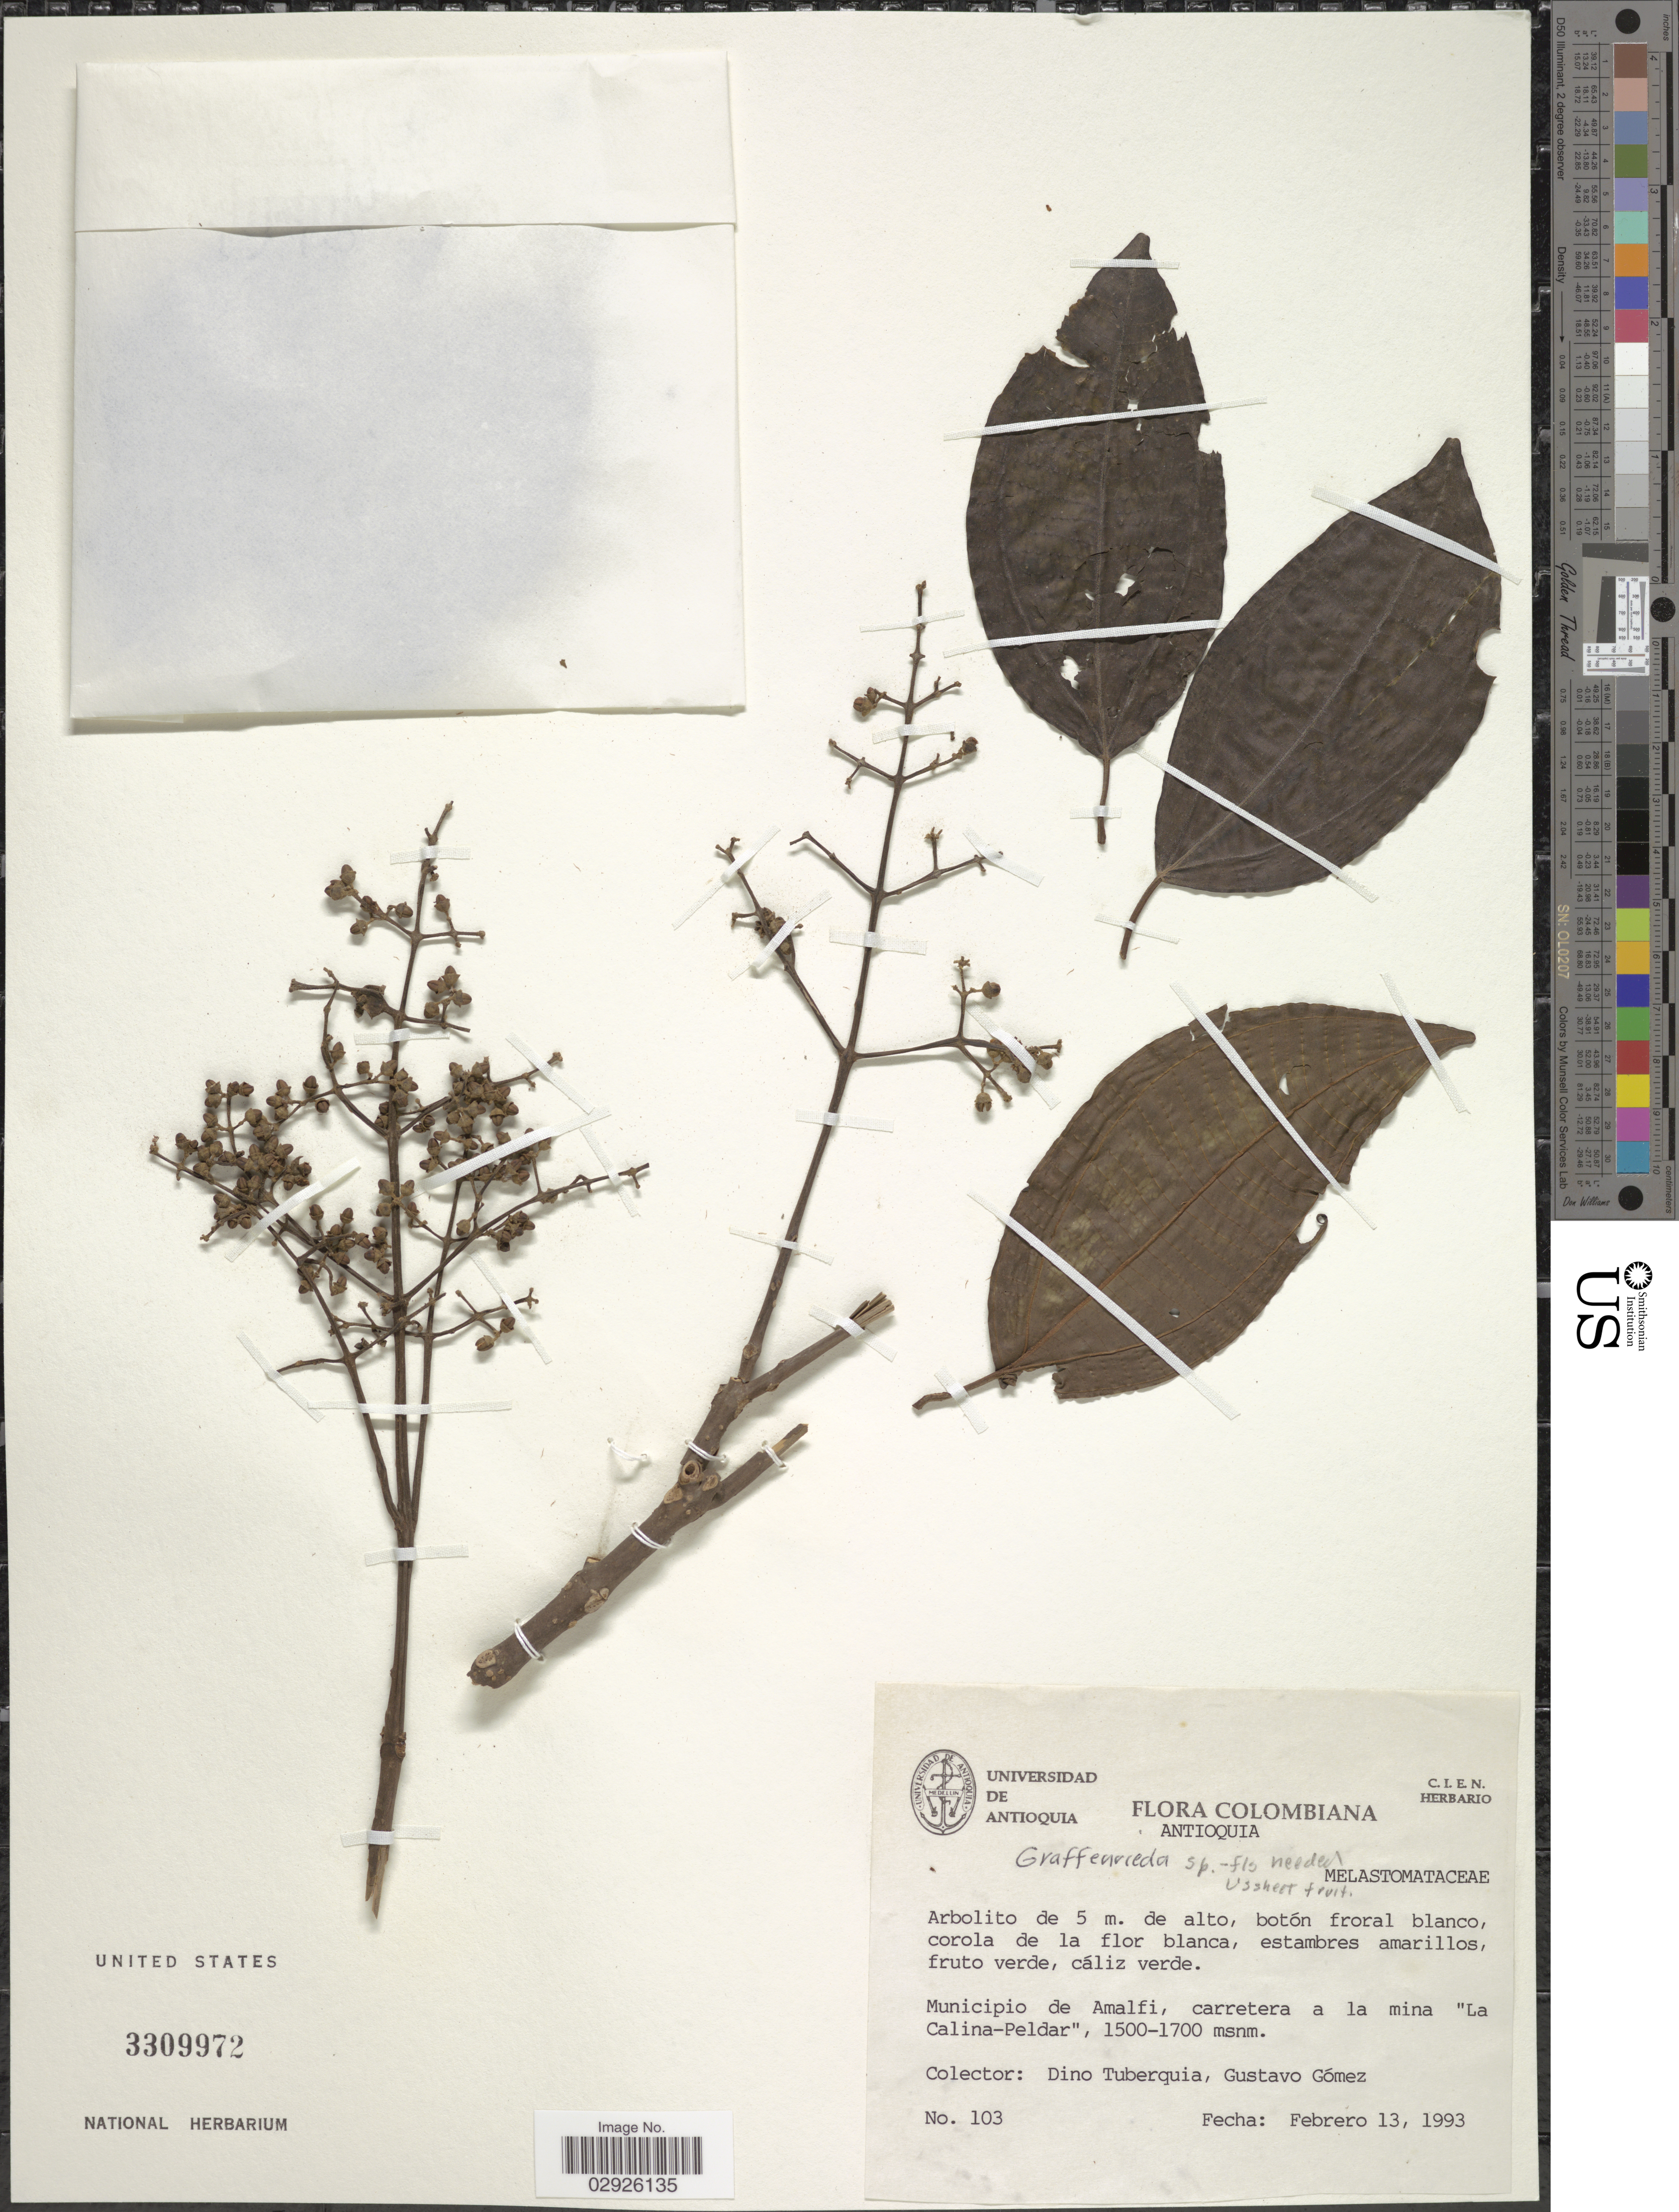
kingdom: Plantae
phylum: Tracheophyta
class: Magnoliopsida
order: Myrtales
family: Melastomataceae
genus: Graffenrieda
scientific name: Graffenrieda galeottii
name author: (Naudin) L.O. Williams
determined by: Murillo, J. S.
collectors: D. Tuberquia & G. Gomez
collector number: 103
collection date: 1993-02-13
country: Colombia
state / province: Antioquia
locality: Municipio de Amalfi, carretera a la mina "La Calina-Peldar".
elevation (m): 1500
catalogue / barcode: US 3309972